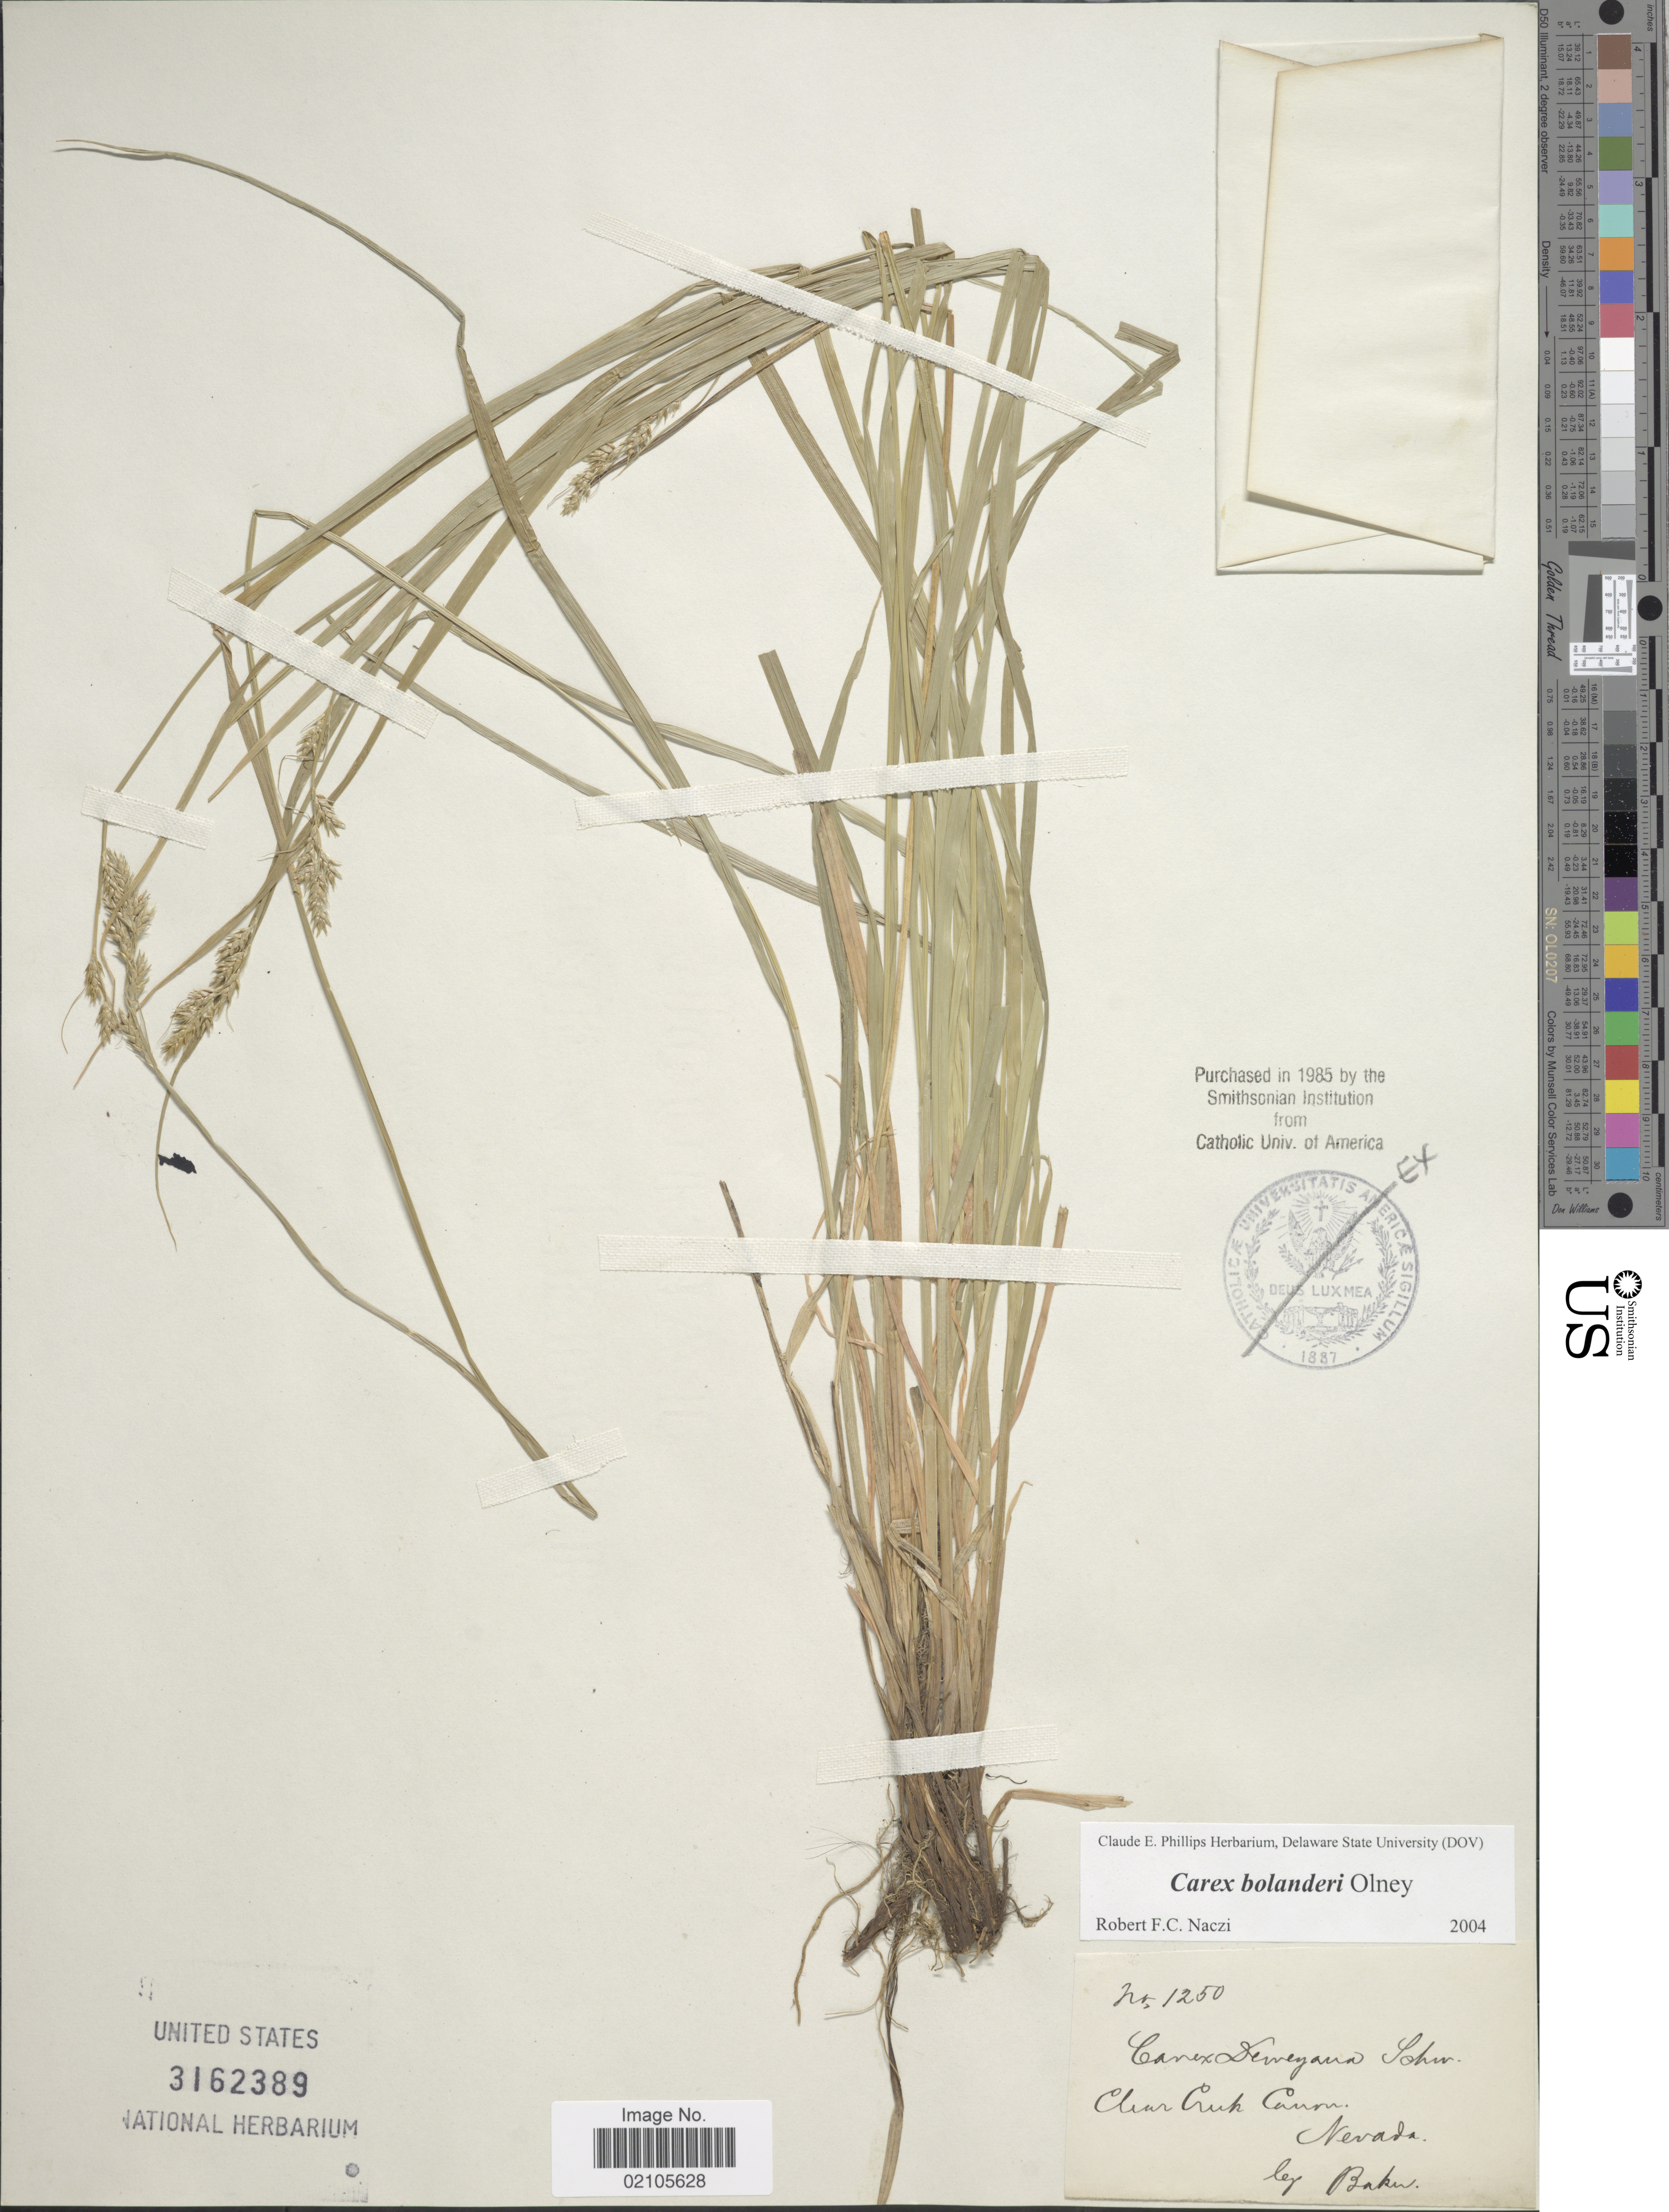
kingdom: Plantae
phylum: Tracheophyta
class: Liliopsida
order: Poales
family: Cyperaceae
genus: Carex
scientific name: Carex bolanderi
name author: Olney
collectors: -- Baker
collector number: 1250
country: United States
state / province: Nevada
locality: Clear Creek Canon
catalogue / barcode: US 3162389